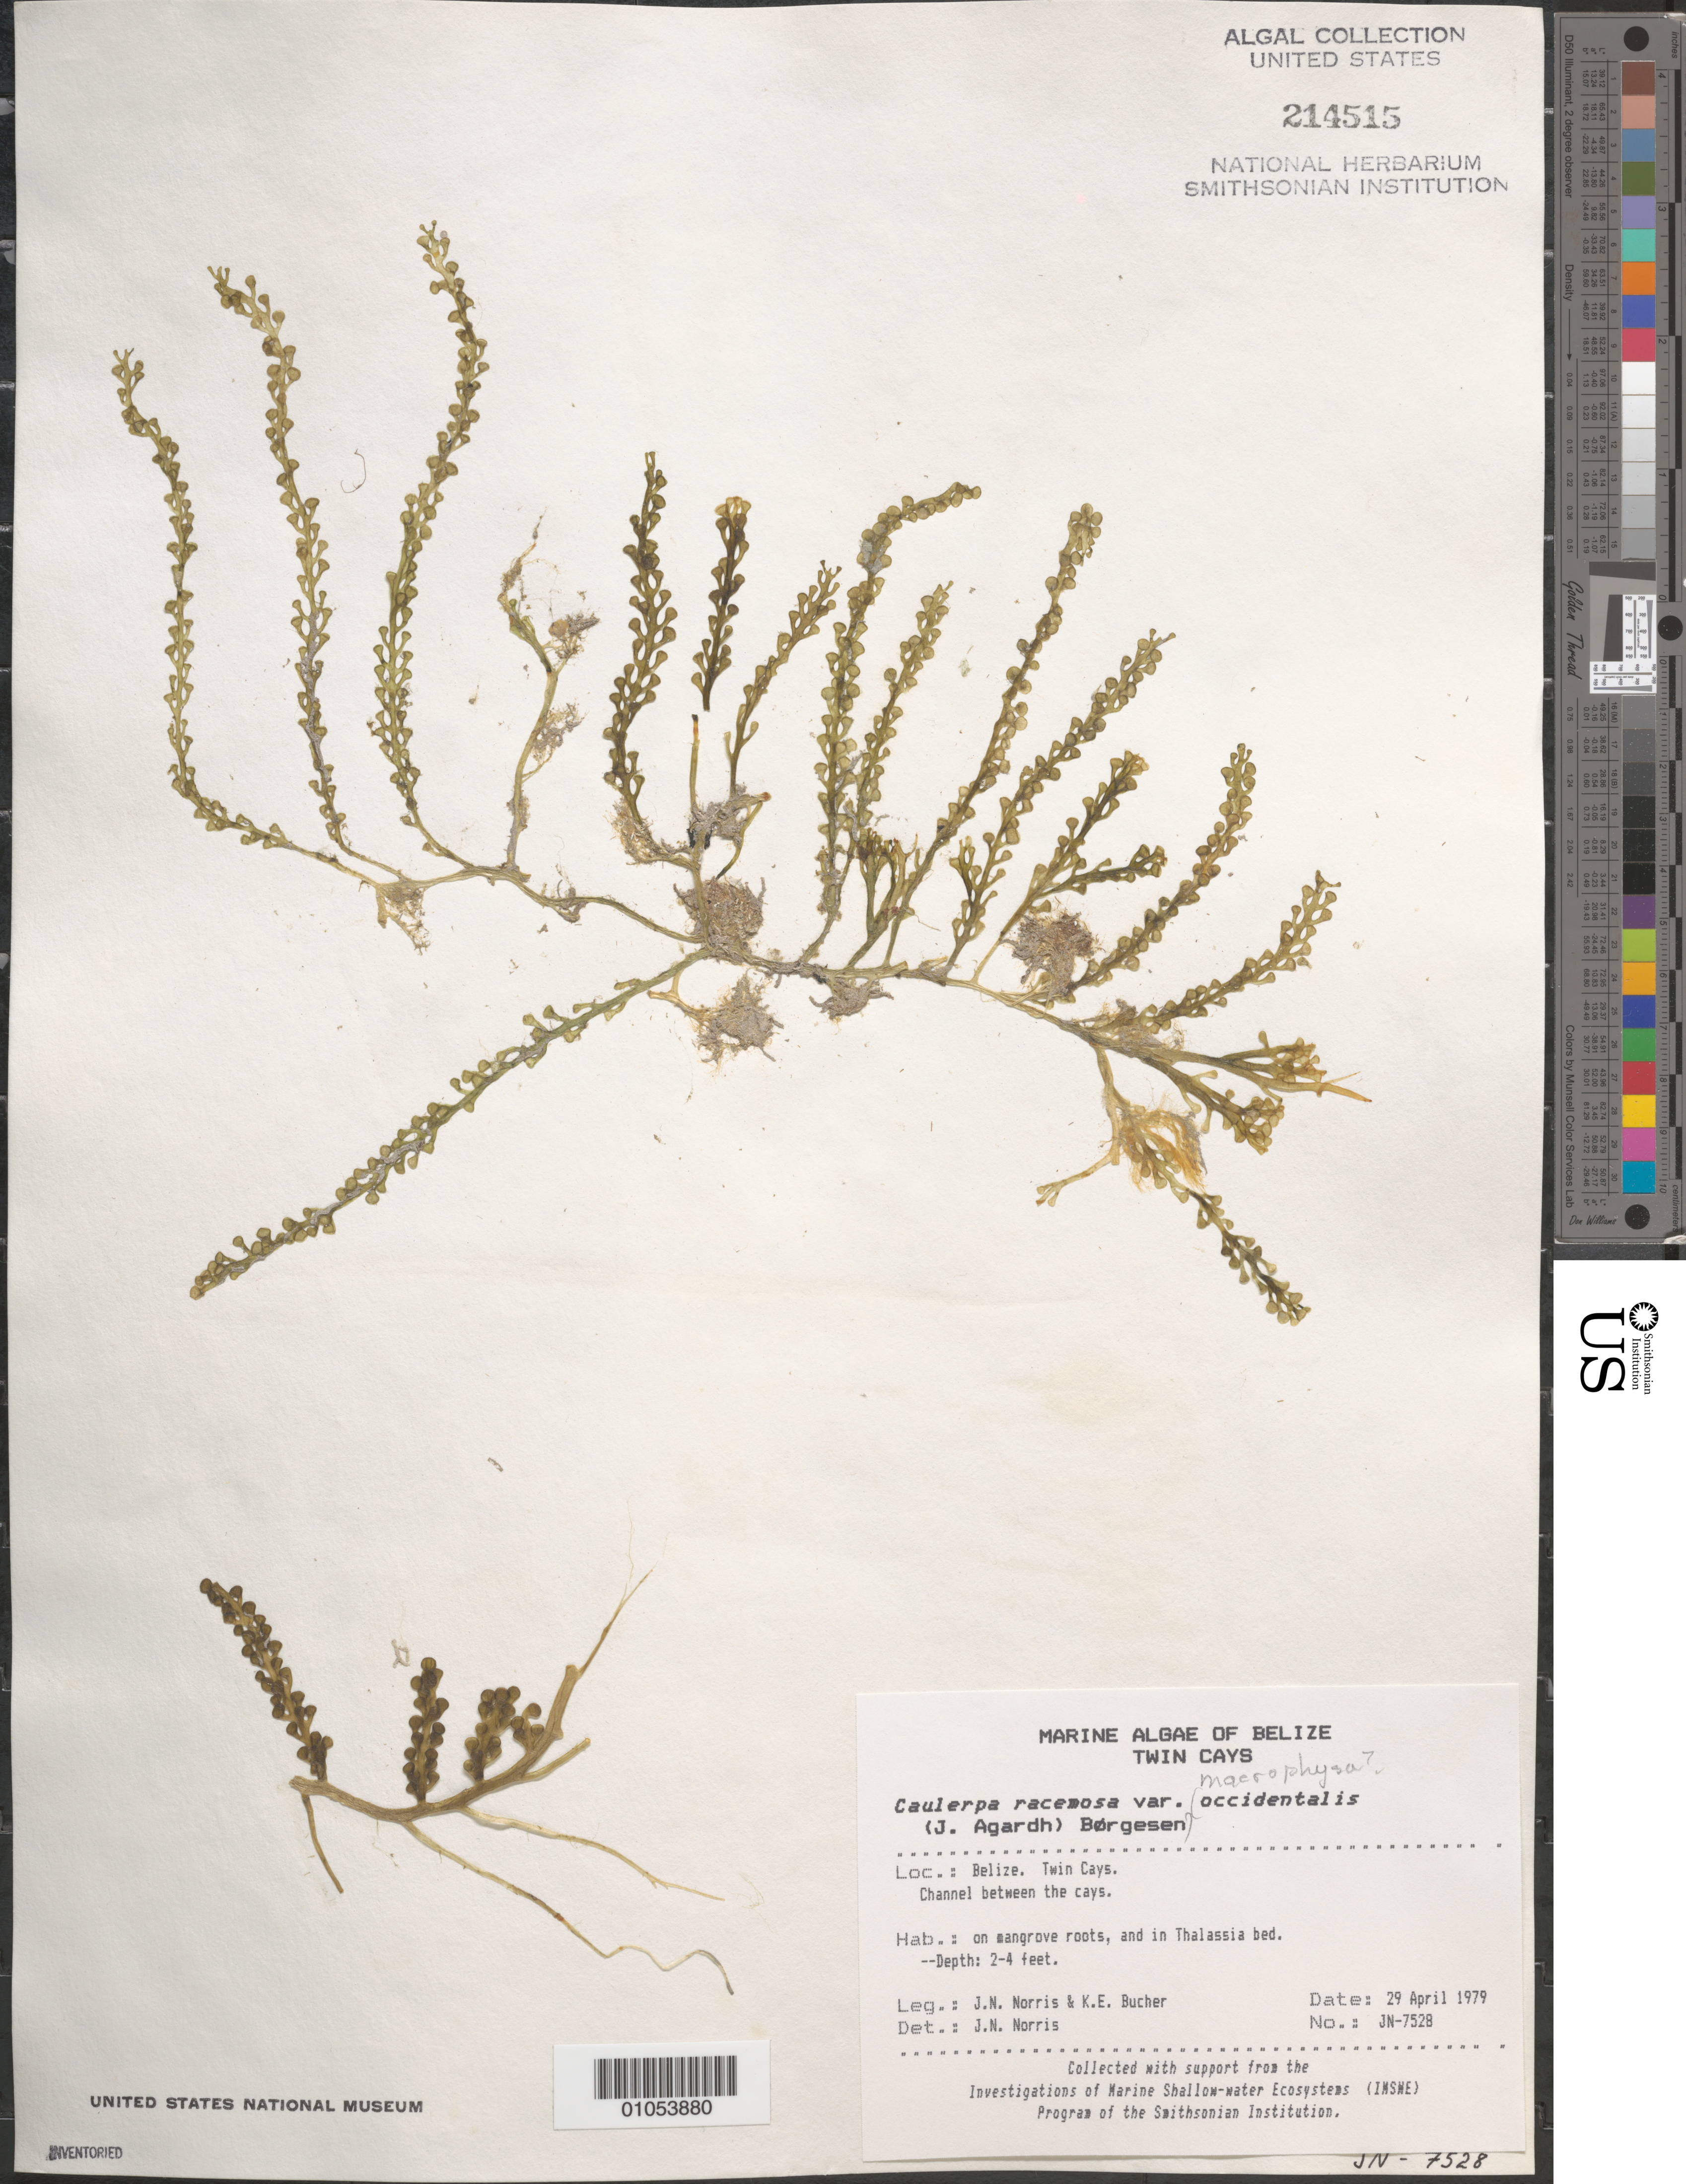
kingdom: Plantae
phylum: Chlorophyta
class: Ulvophyceae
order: Bryopsidales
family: Caulerpaceae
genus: Caulerpa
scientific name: Caulerpa racemosa var. macrophysa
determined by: Norris, James N.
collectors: J. N. Norris & K. E. Bucher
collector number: JN-7528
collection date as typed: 29 Apr 1979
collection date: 1979-04-29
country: Belize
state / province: Stann Creek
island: Twin Cays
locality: Channel between Twin Cays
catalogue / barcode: US 214515